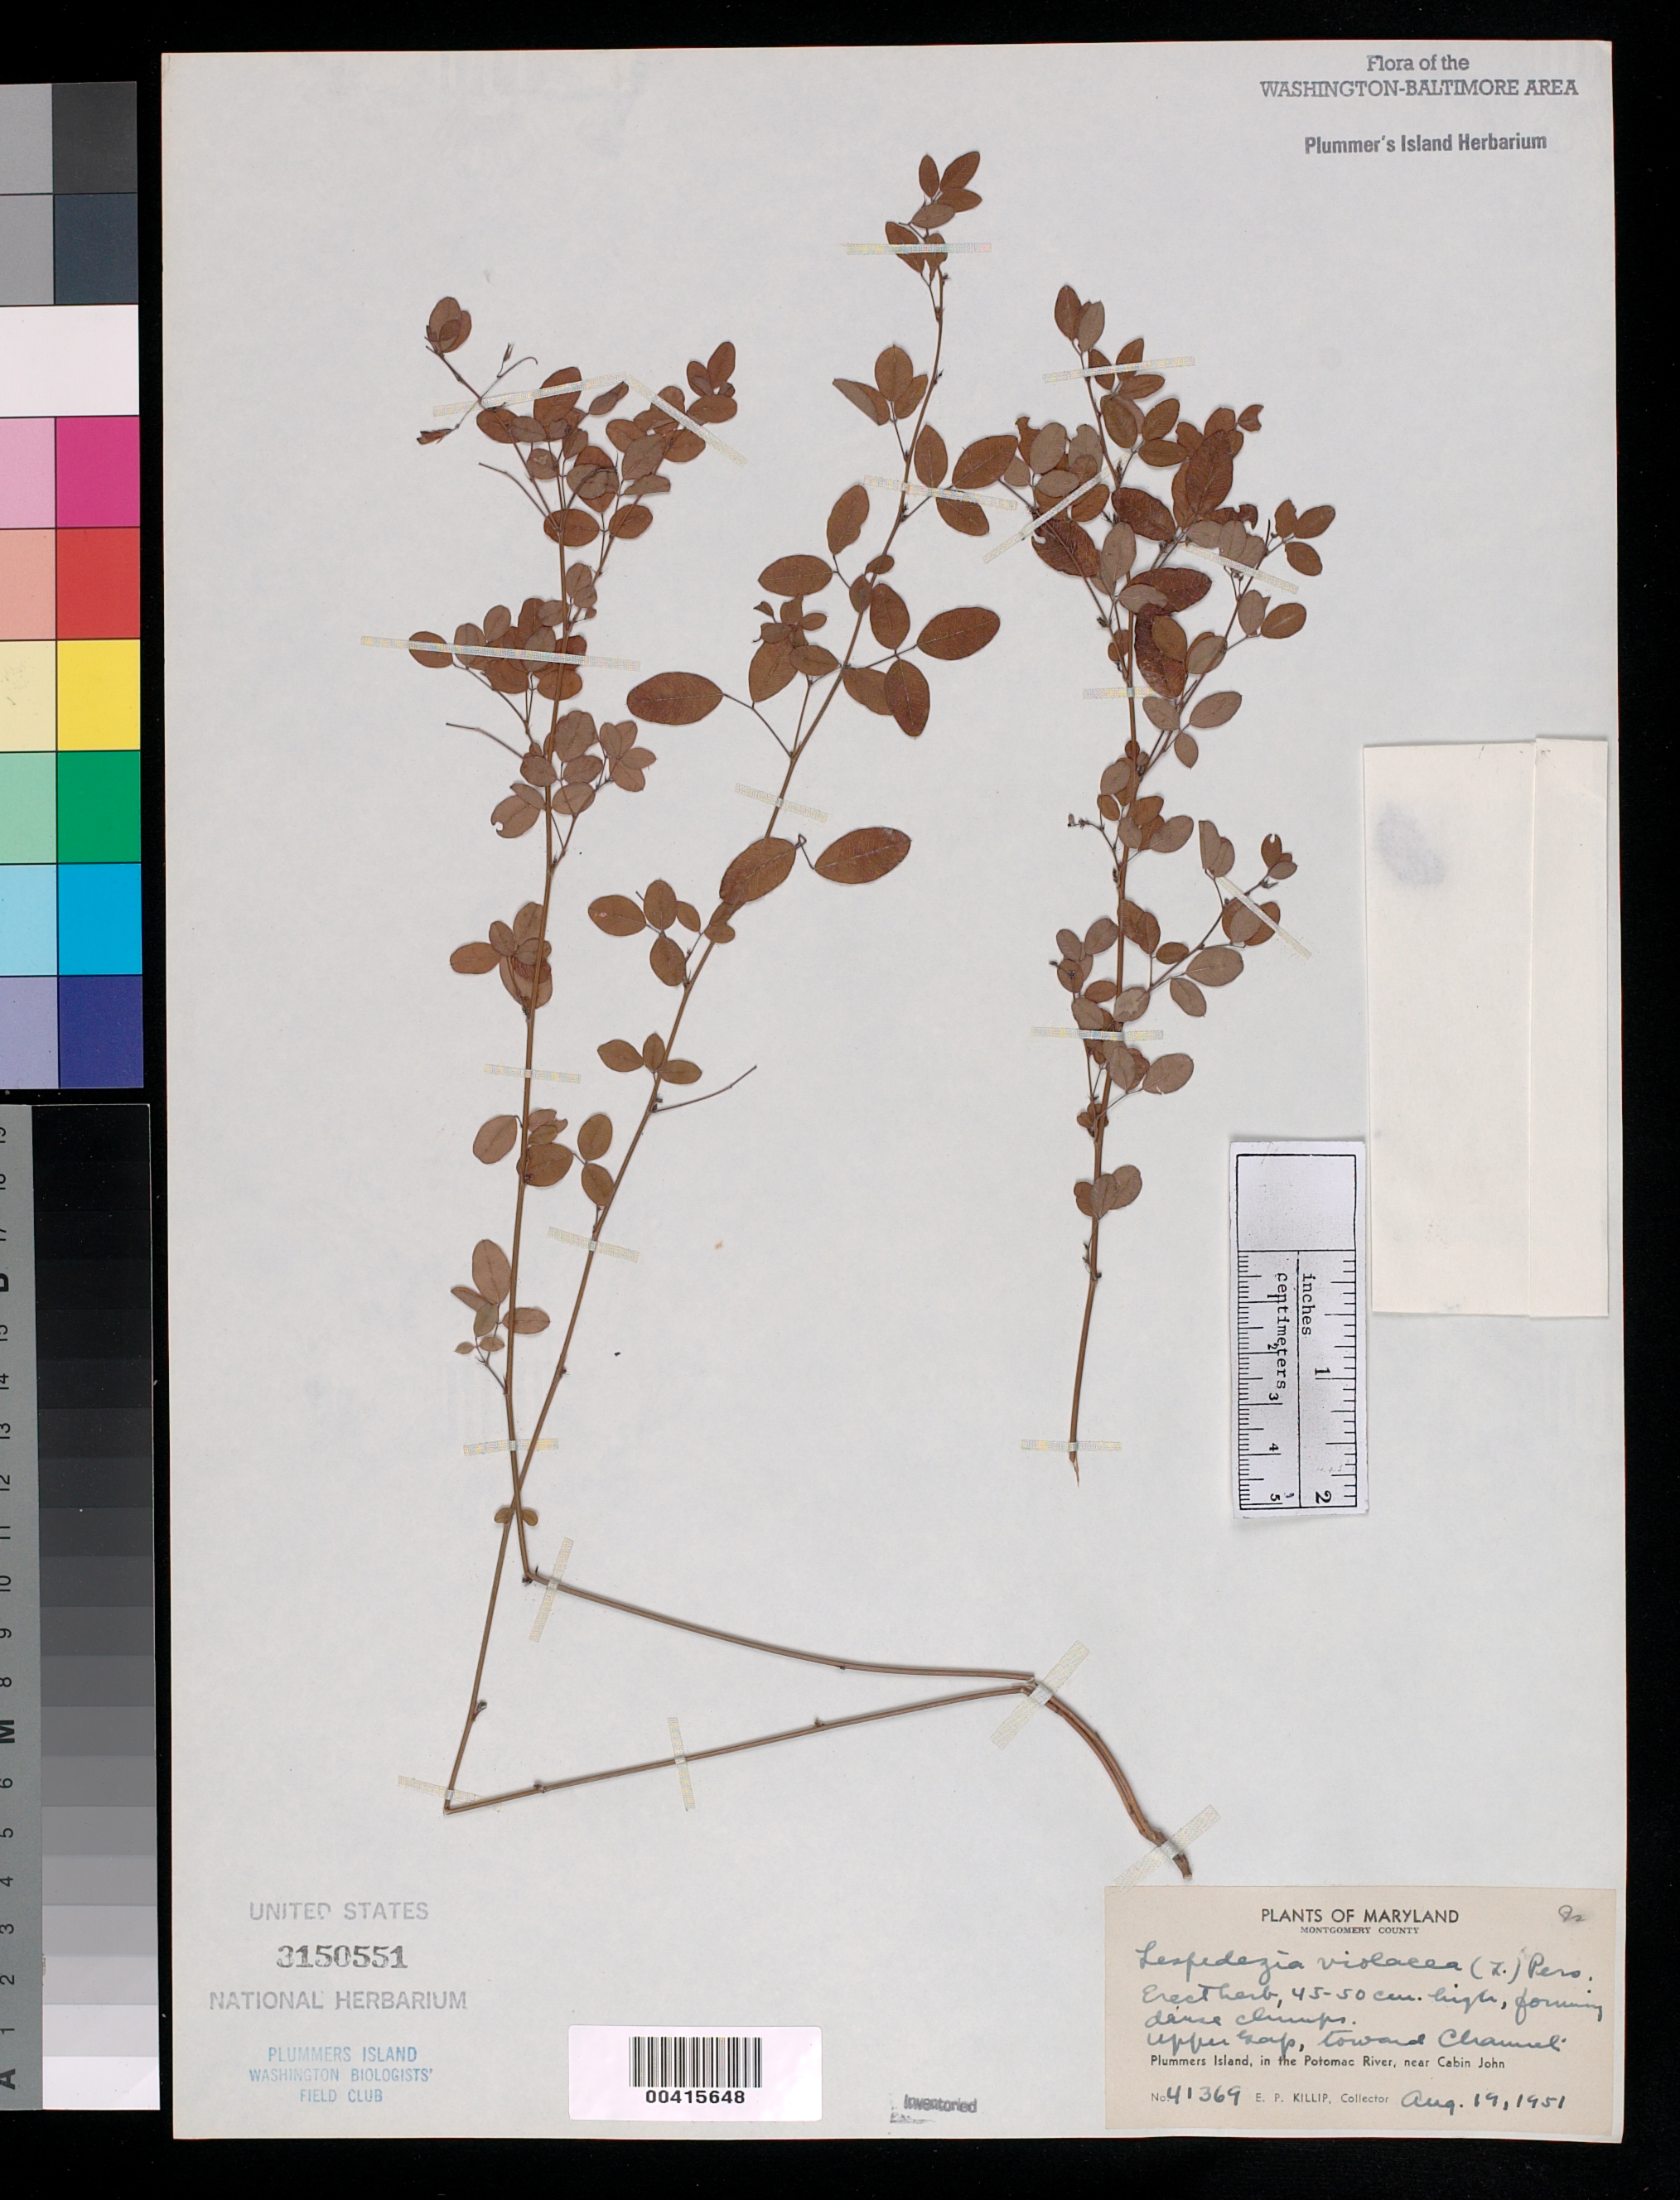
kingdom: Plantae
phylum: Tracheophyta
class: Magnoliopsida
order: Fabales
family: Fabaceae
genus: Lespedeza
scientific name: Lespedeza violacea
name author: (L.) Pers.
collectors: E. P. Killip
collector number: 41369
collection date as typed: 19 Aug 1951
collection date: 1951-08-19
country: United States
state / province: Maryland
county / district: Montgomery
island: Plummers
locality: Plummer's Island; Upper Gap, toward channel C. & O. Canal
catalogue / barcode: US 3150551